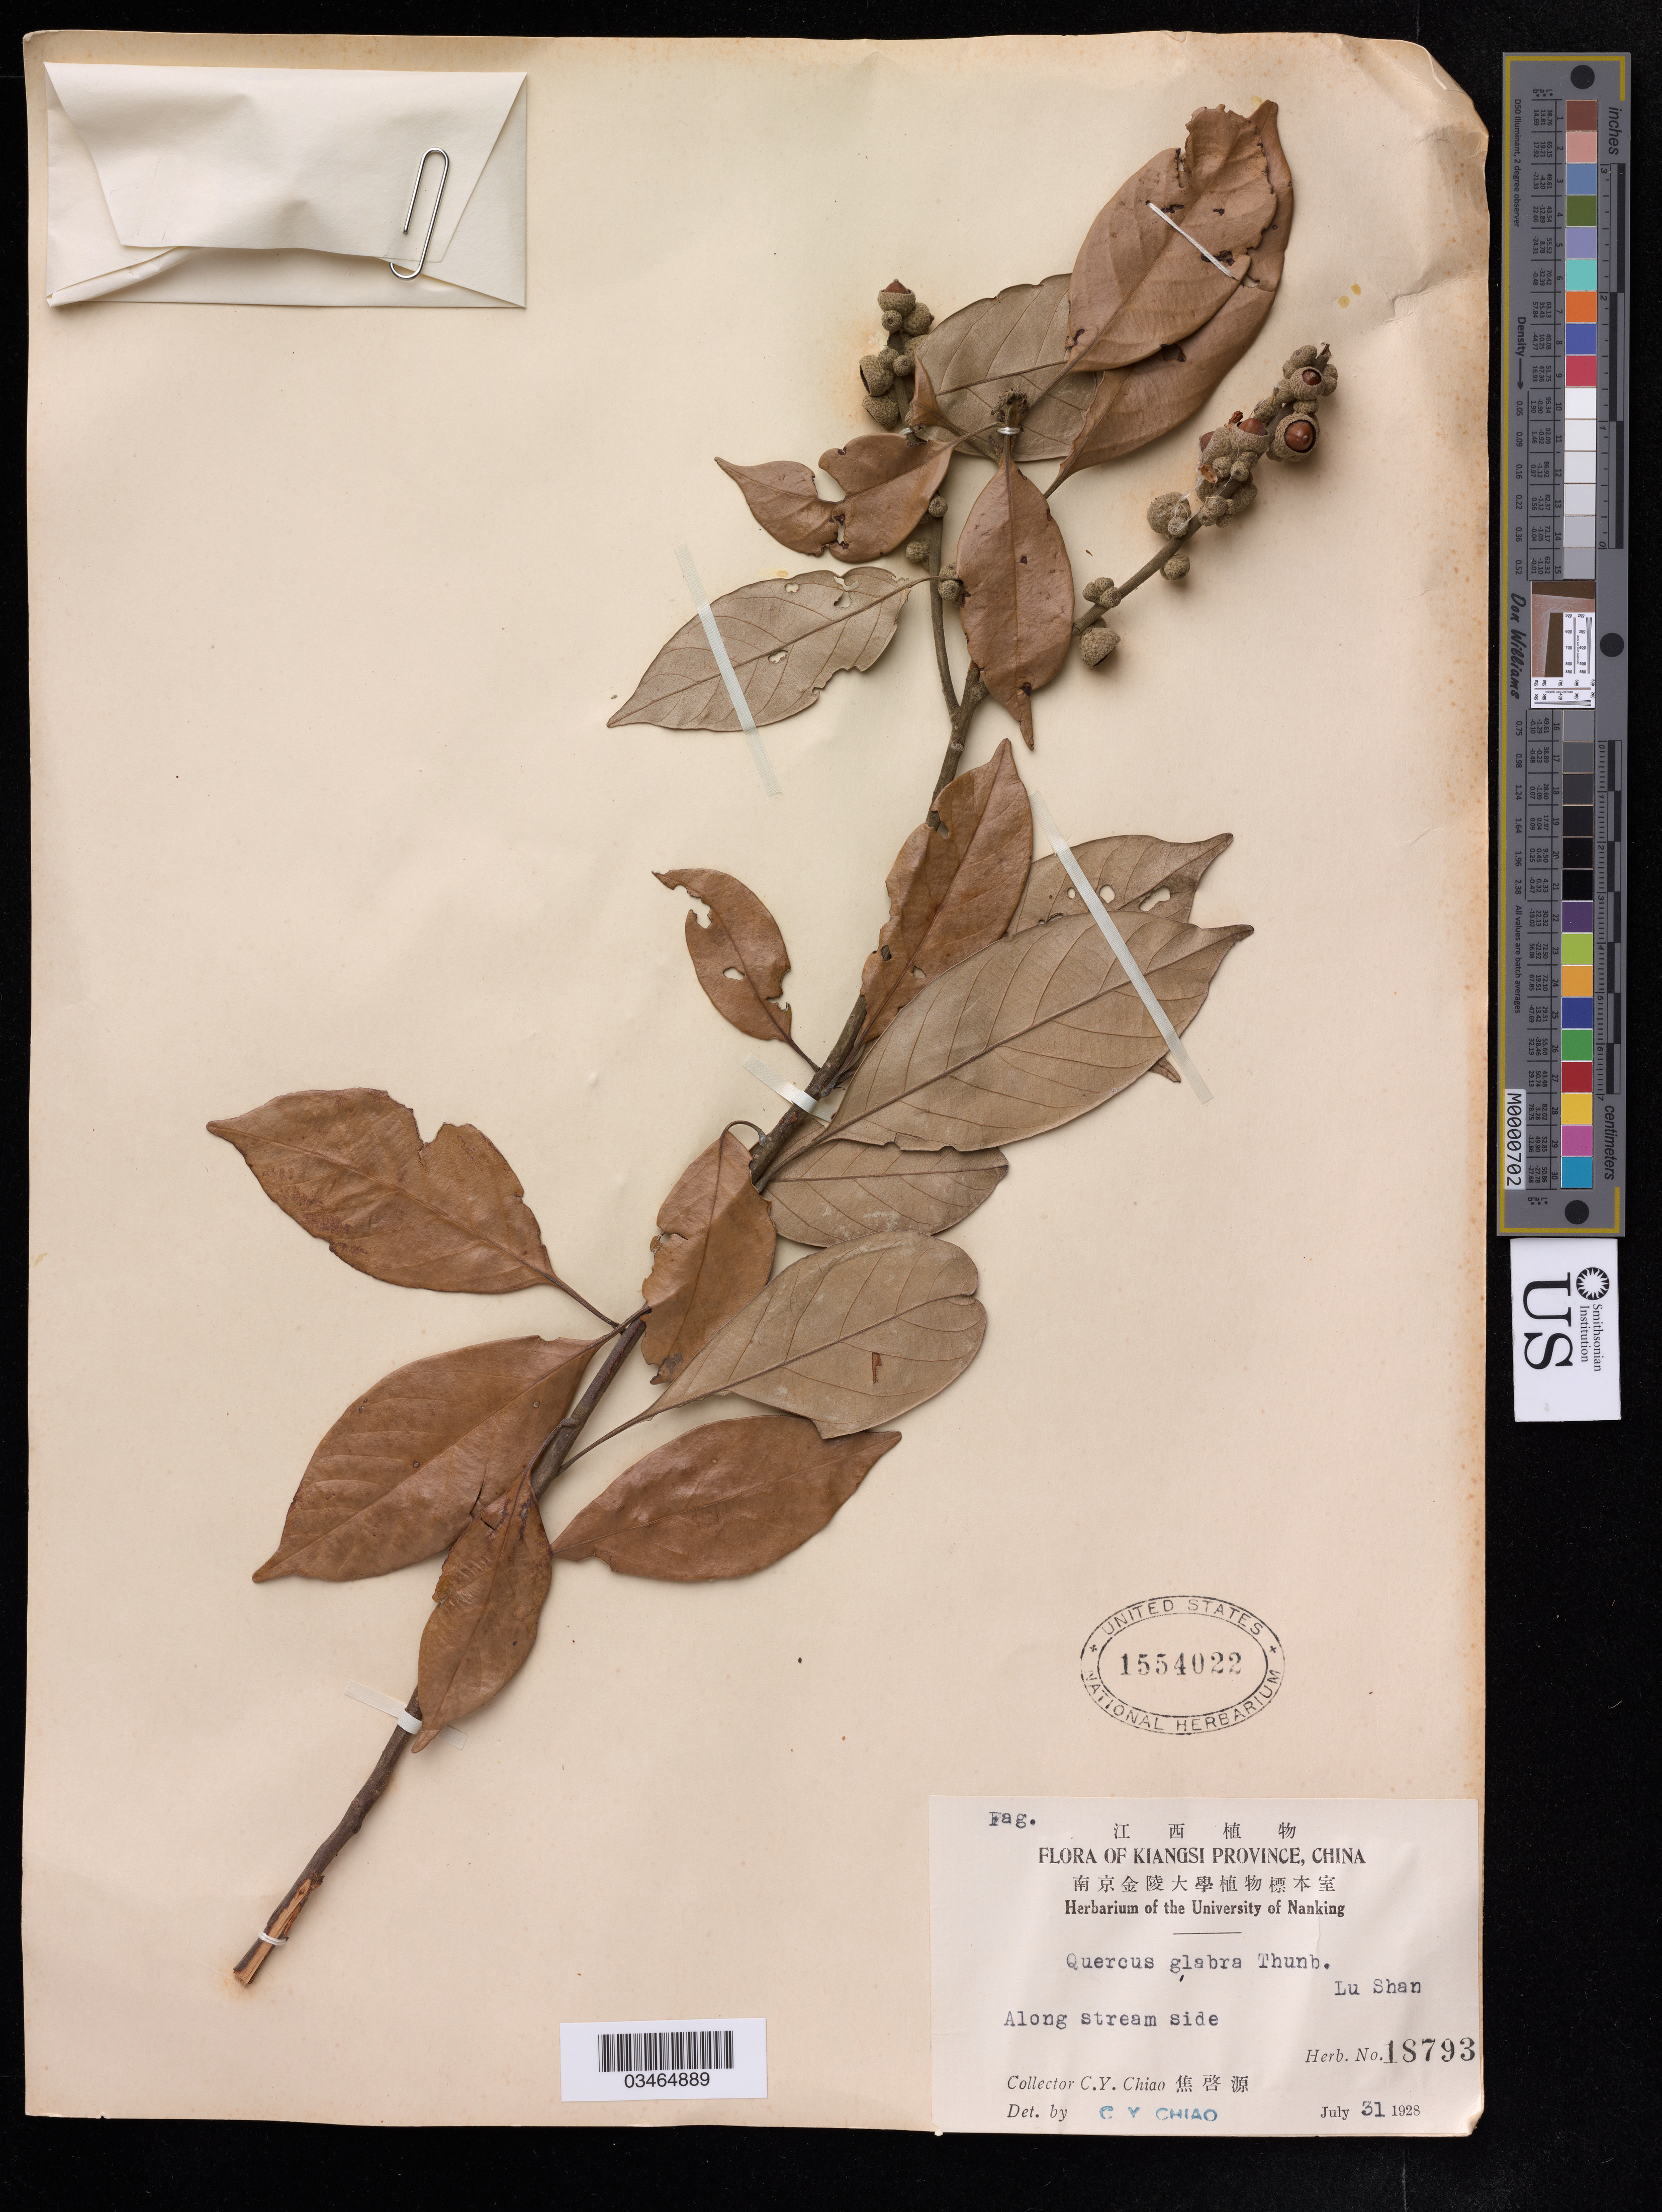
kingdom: Plantae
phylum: Tracheophyta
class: Magnoliopsida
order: Fagales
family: Fagaceae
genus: Lithocarpus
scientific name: Lithocarpus glaber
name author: (Thunb.) Nakai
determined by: Strong, Mark T., (BOT), Smithsonian Institution - National Museum of Natural History (UNITED STATES)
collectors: C. Y. Chiao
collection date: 1928-07-31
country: China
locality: Along stream side.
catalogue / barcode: US 1554022